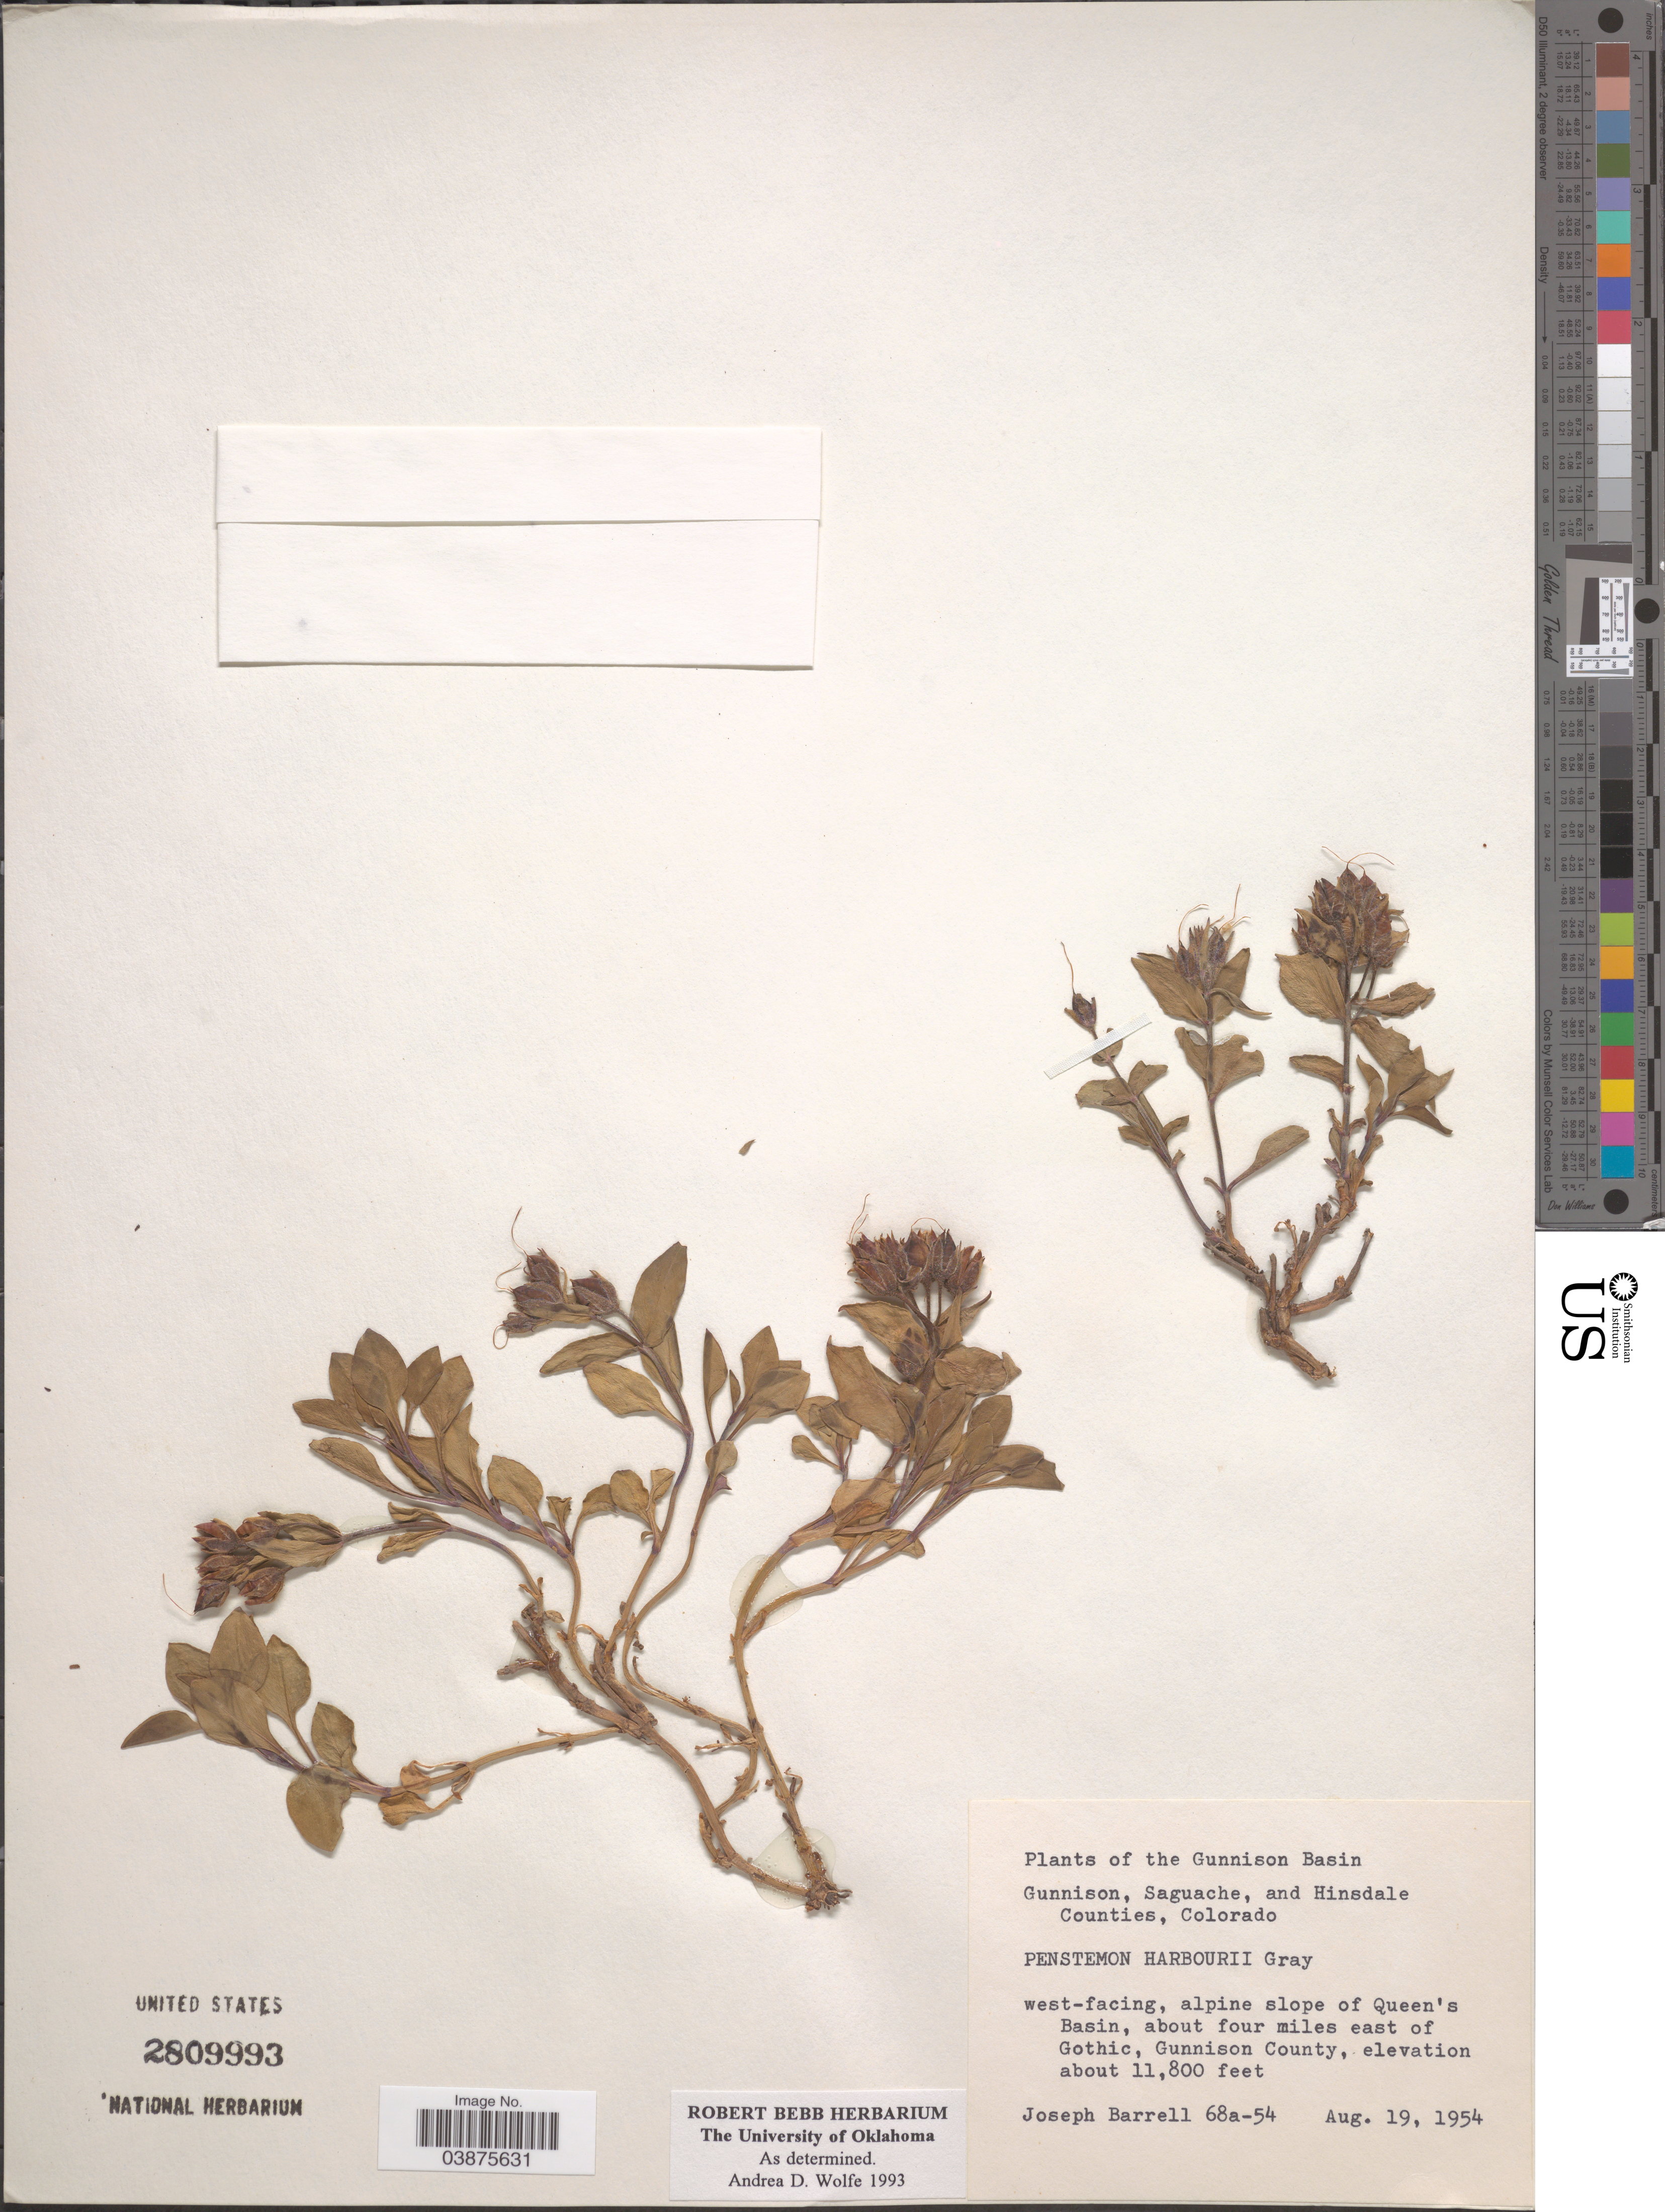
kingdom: Plantae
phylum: Tracheophyta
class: Magnoliopsida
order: Lamiales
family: Plantaginaceae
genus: Penstemon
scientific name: Penstemon harbourii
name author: A. Gray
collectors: J. Barrell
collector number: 68a-54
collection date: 1954-08-19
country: United States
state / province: Colorado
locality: The Gunnison Basin. West-facing, alpine slope of Queen's Basin, about four miles east of Gothic, Gunnison County.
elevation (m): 3597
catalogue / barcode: US 2809993